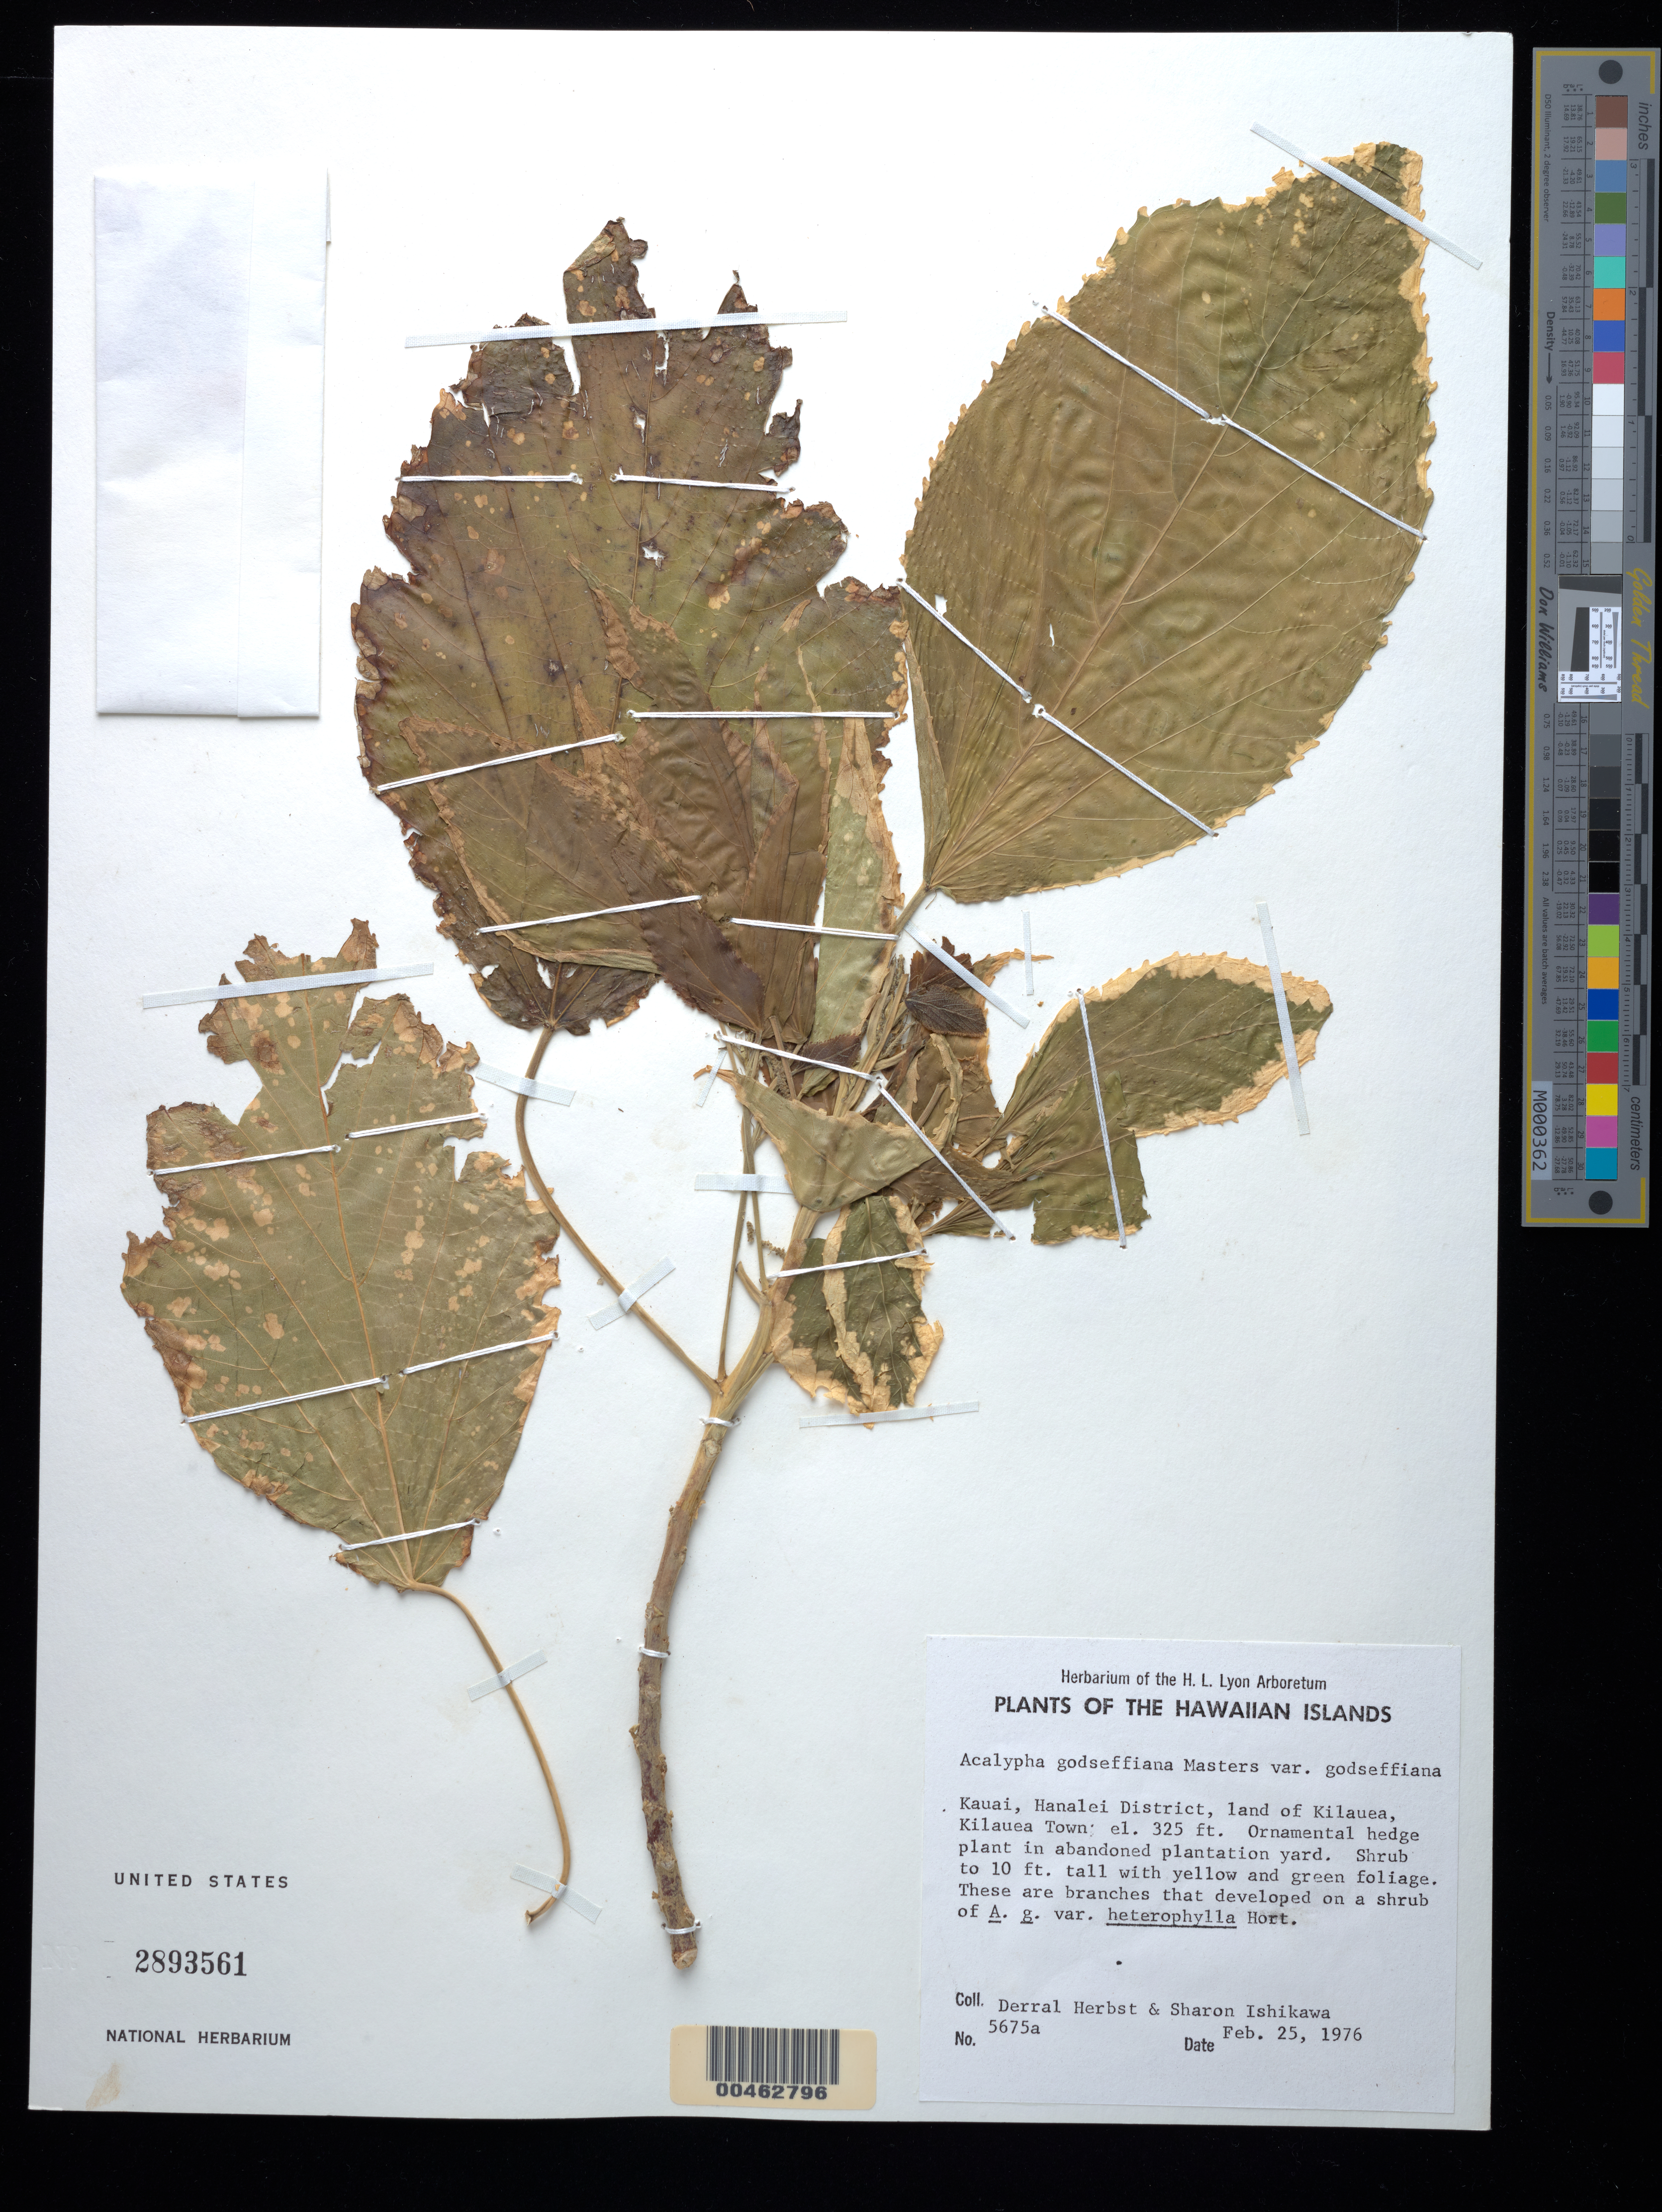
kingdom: Plantae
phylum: Tracheophyta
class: Magnoliopsida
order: Malpighiales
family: Euphorbiaceae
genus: Acalypha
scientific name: Acalypha godseffiana var. godseffiana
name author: Mast.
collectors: D. R. Herbst & S. Ishikawa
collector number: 5675a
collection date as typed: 25 Feb 1976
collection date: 1976-02-25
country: United States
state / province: Hawaii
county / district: Kauai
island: Kaua'i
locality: Hanalei Dist., land of Kilauea, Kilauea Town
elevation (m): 99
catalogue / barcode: US 2893561